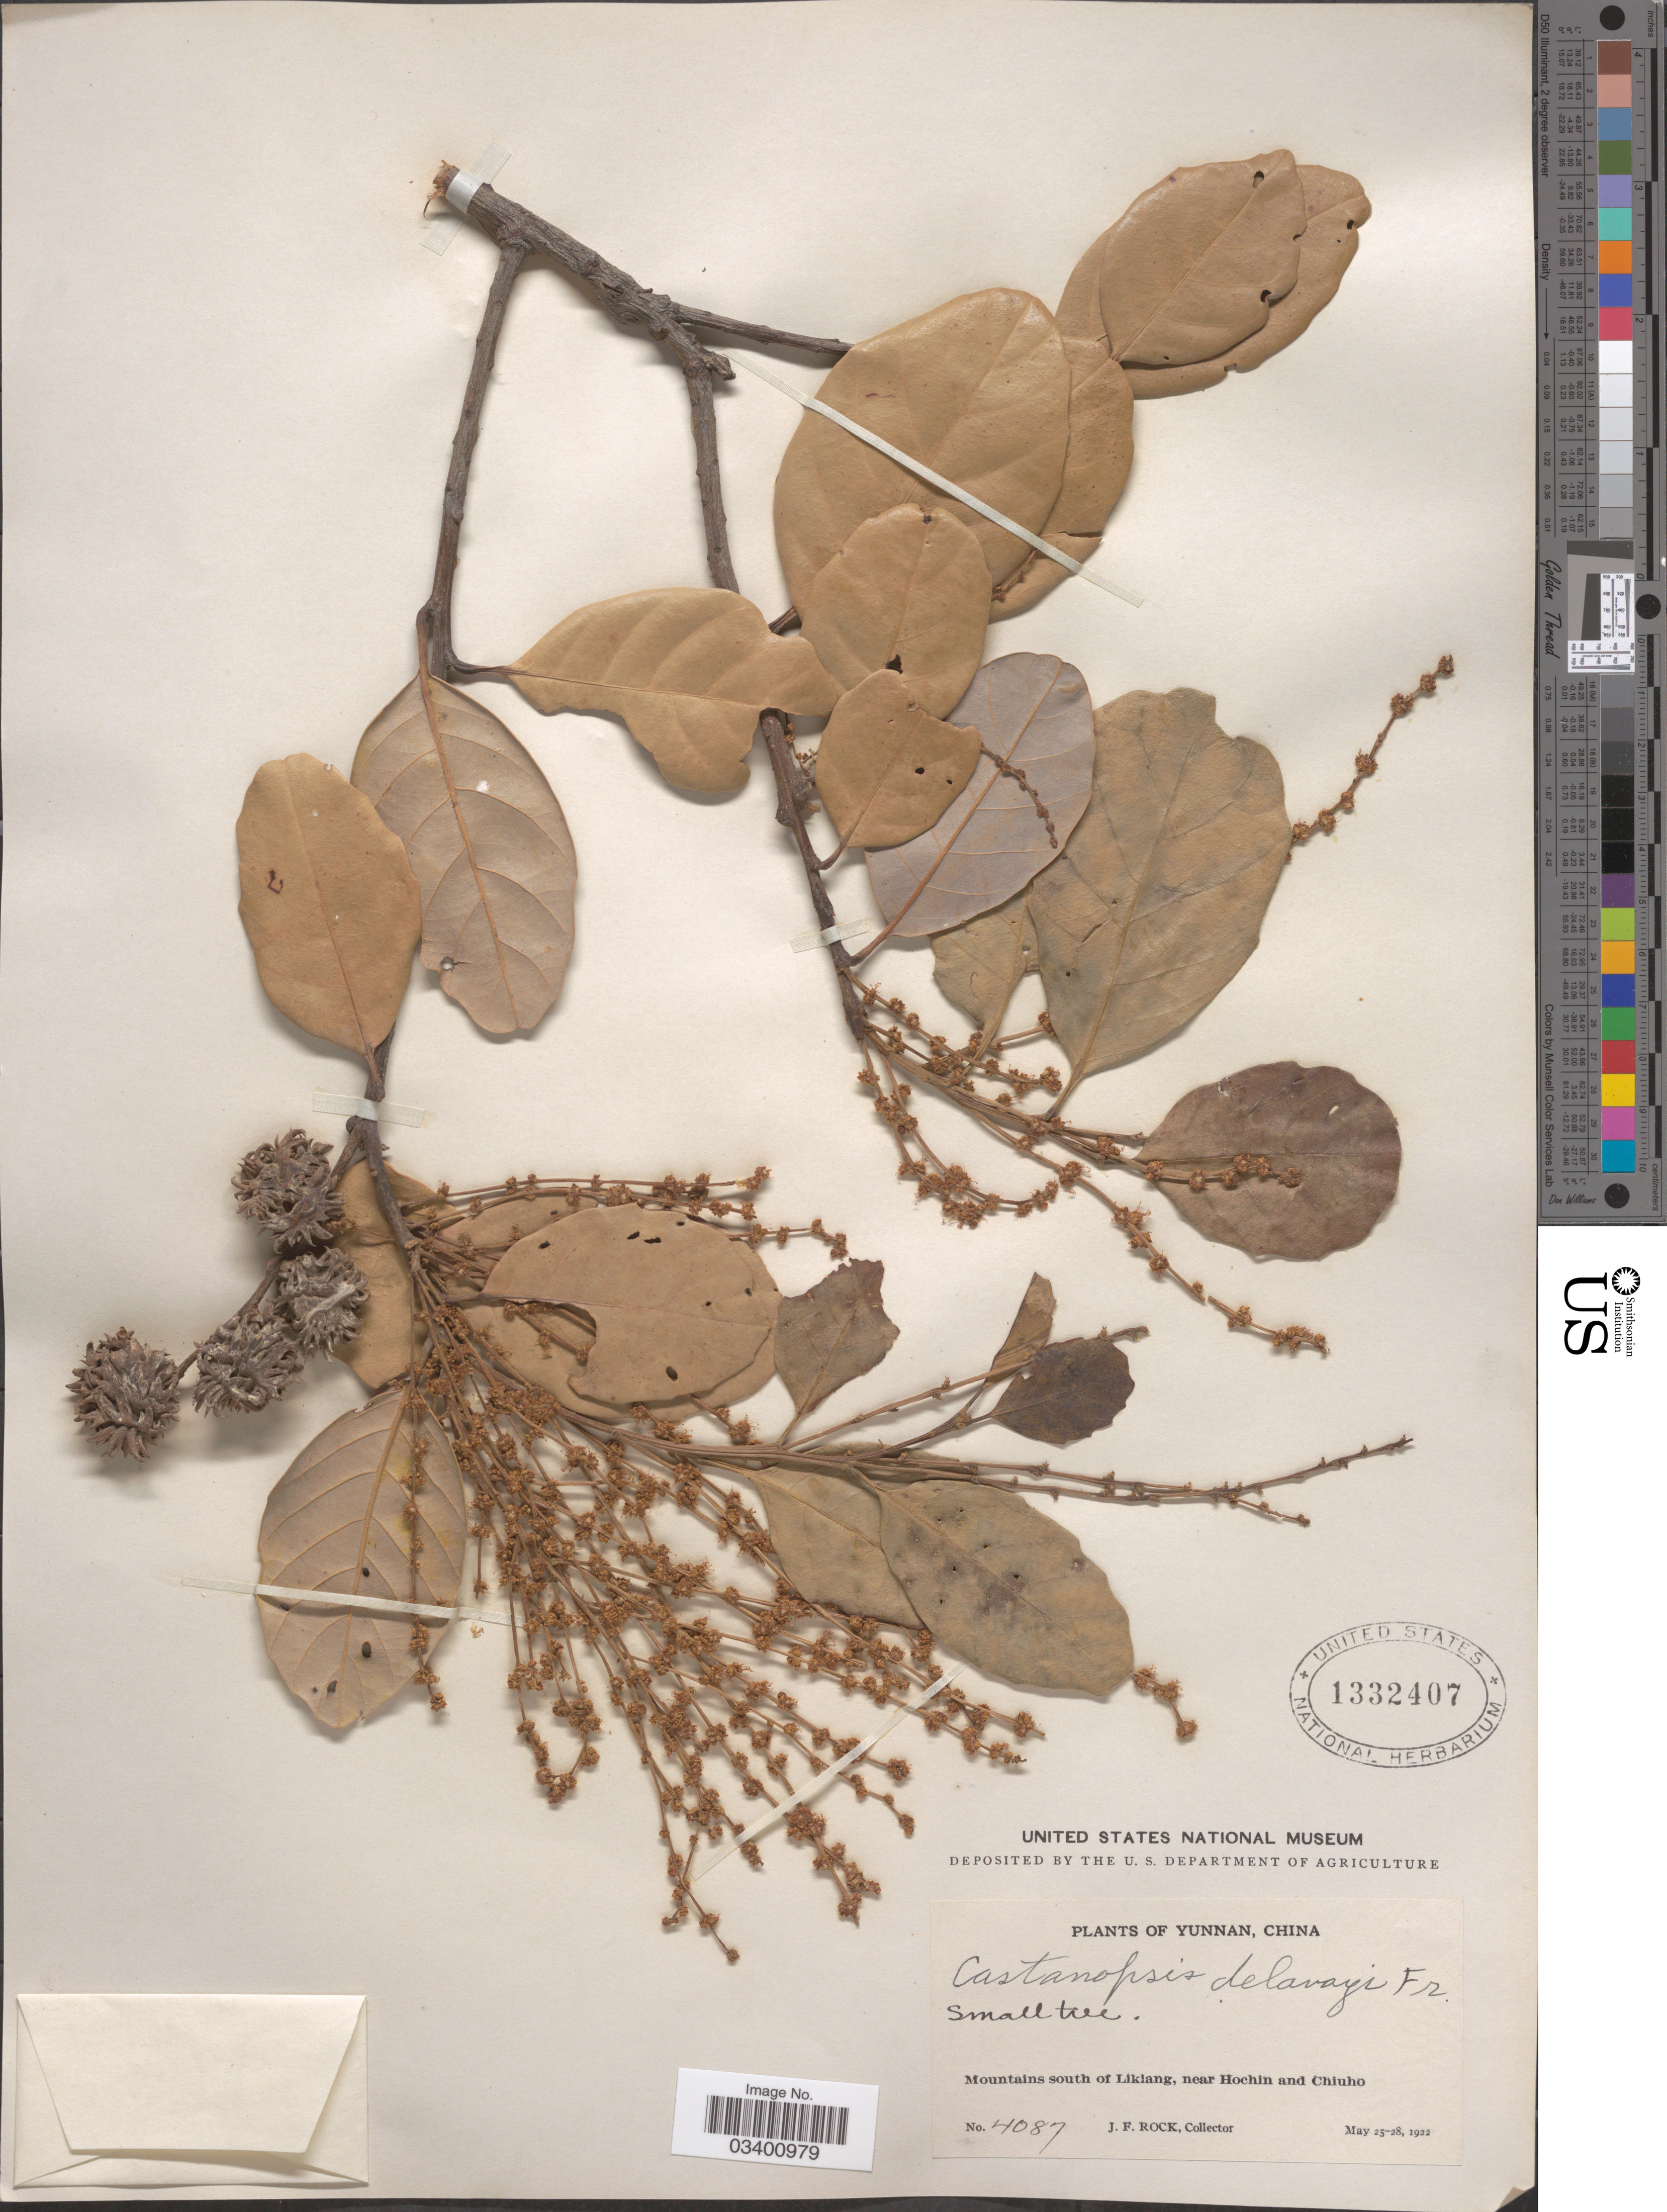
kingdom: Plantae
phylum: Tracheophyta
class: Magnoliopsida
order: Fagales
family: Fagaceae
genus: Castanopsis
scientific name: Castanopsis delavayi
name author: Franch.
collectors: J. Rock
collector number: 4087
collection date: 1922-05-25/1922-05-28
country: China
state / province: Yunnan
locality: Mountains south of Likiang, near Hochin and Chiuho.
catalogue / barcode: US 1332407